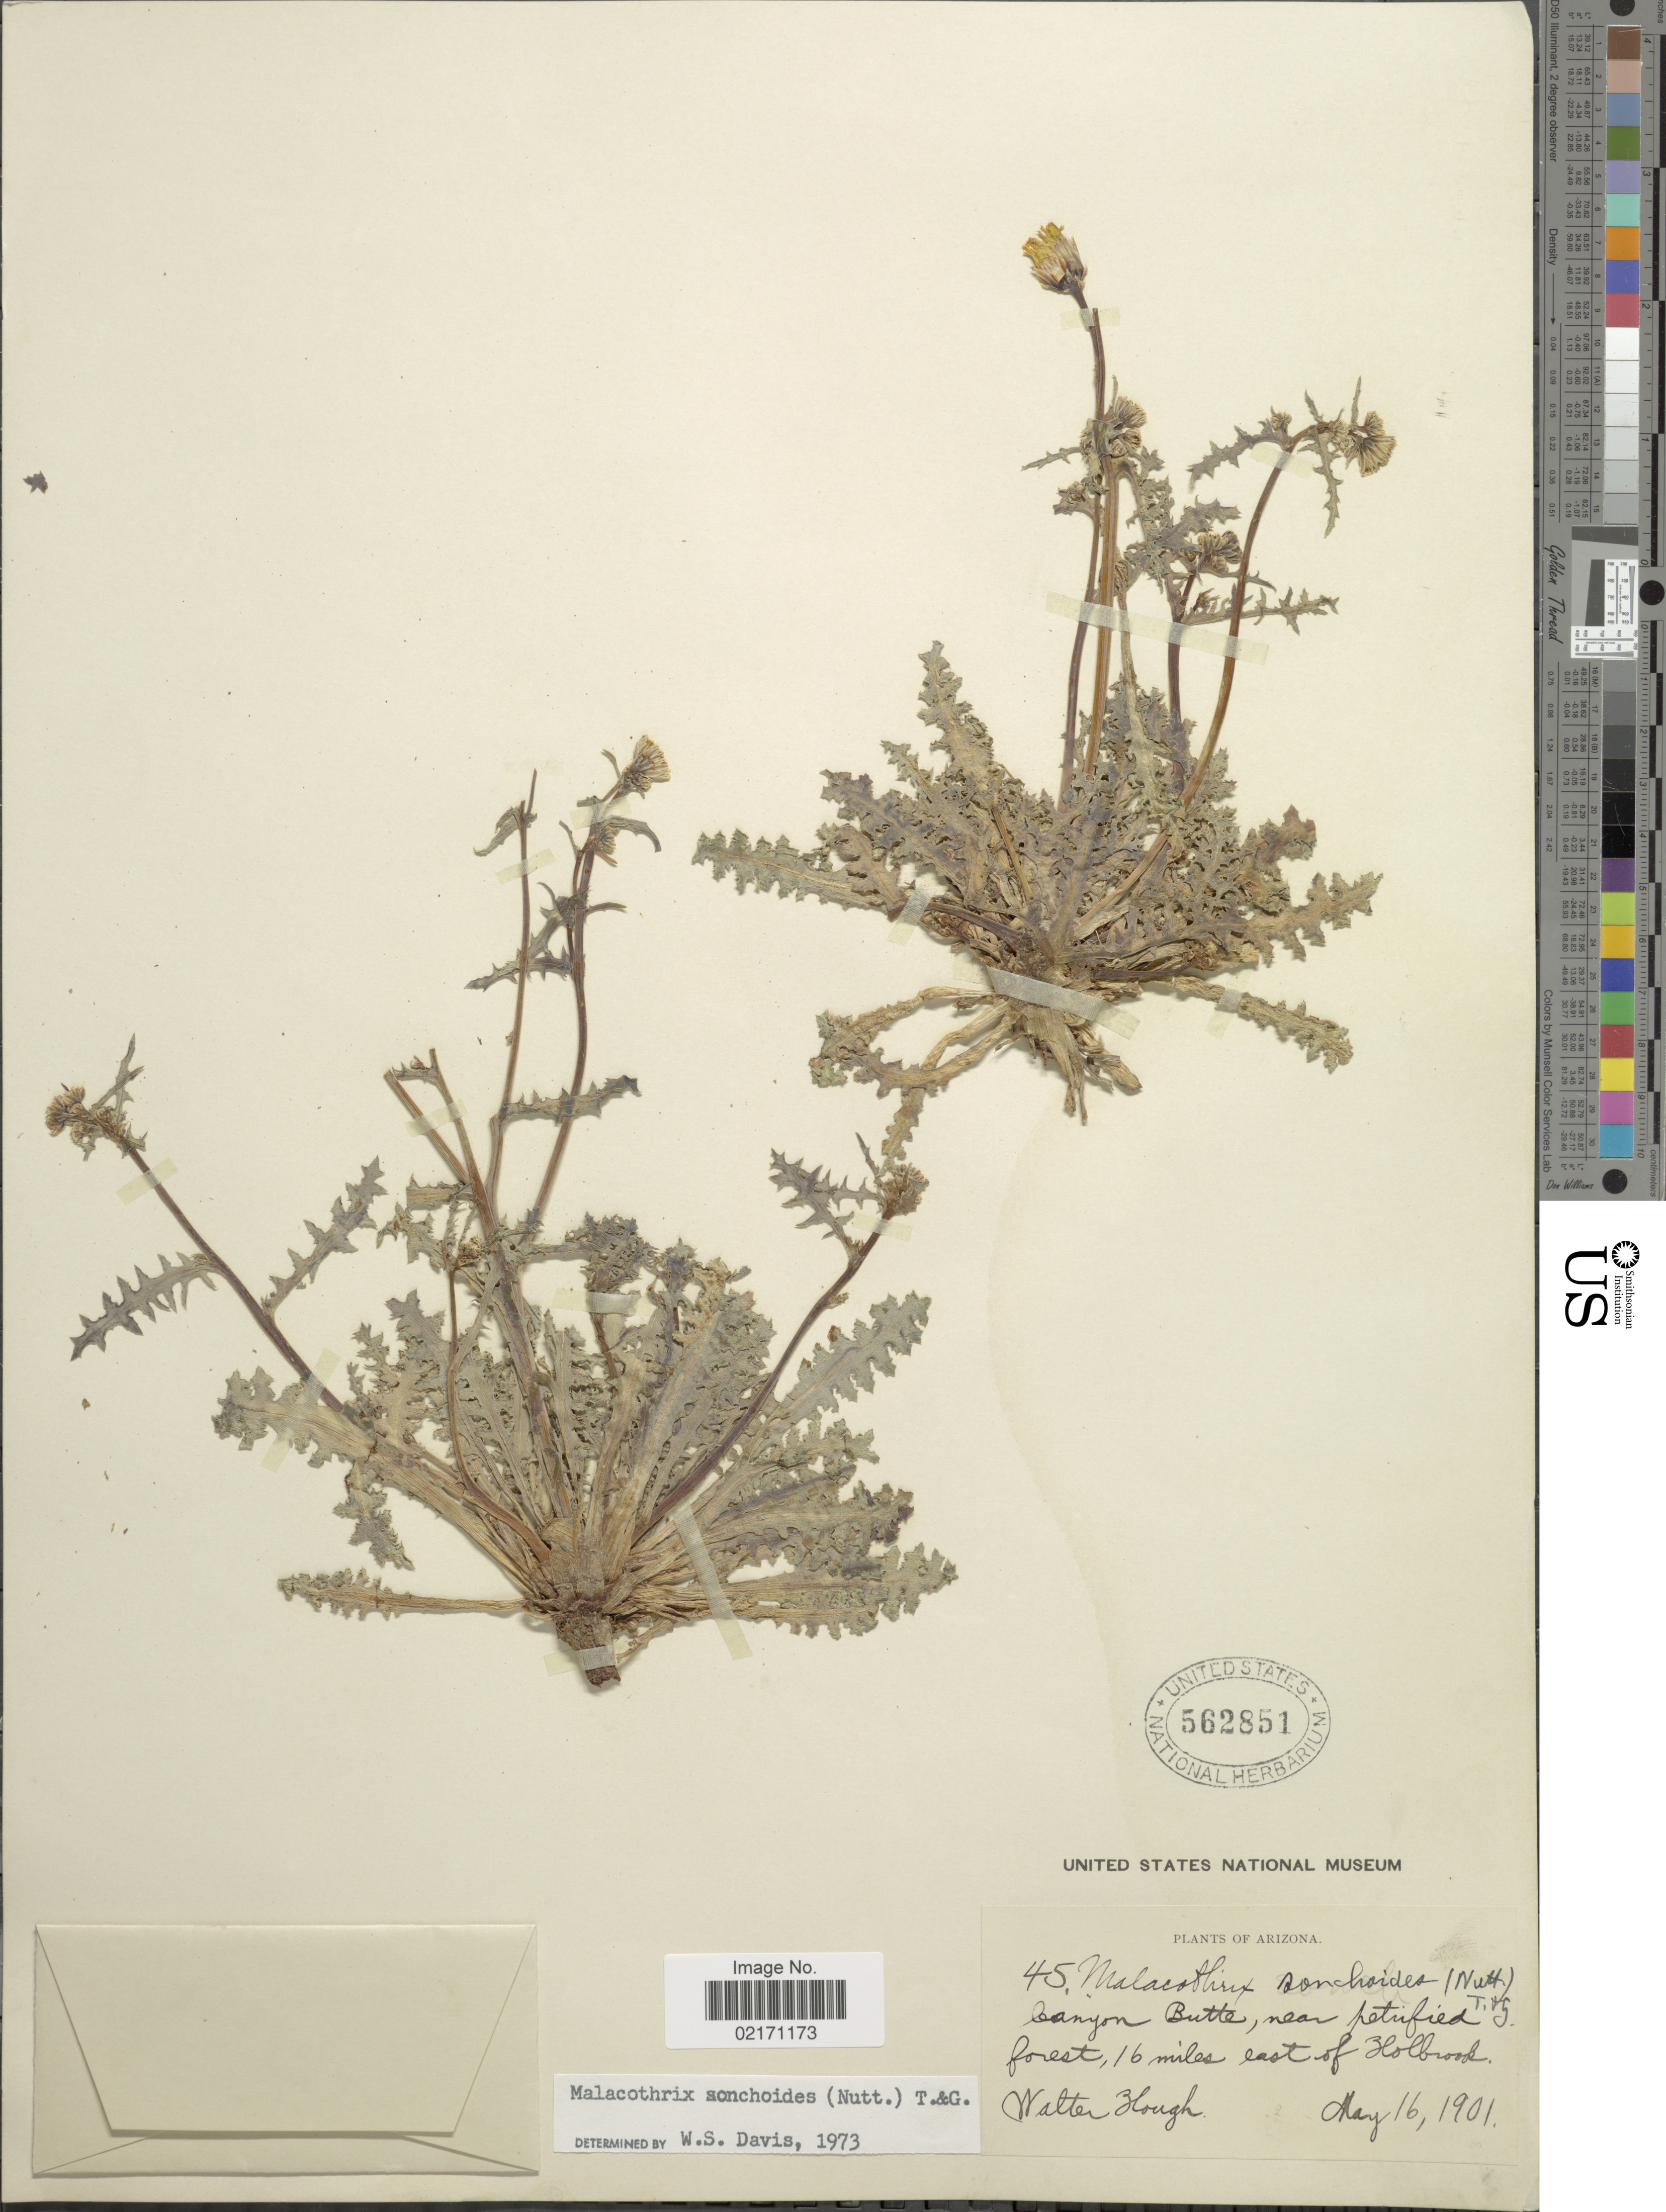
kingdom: Plantae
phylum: Tracheophyta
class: Magnoliopsida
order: Asterales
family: Asteraceae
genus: Malacothrix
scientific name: Malacothrix sonchoides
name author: (Nutt.) Torr. & A. Gray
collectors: W. Hough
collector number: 45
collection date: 1901-05-16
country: United States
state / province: Arizona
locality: Canyon Butte, near petrified forest, 16 miles east of Holbrook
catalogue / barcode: US 562851